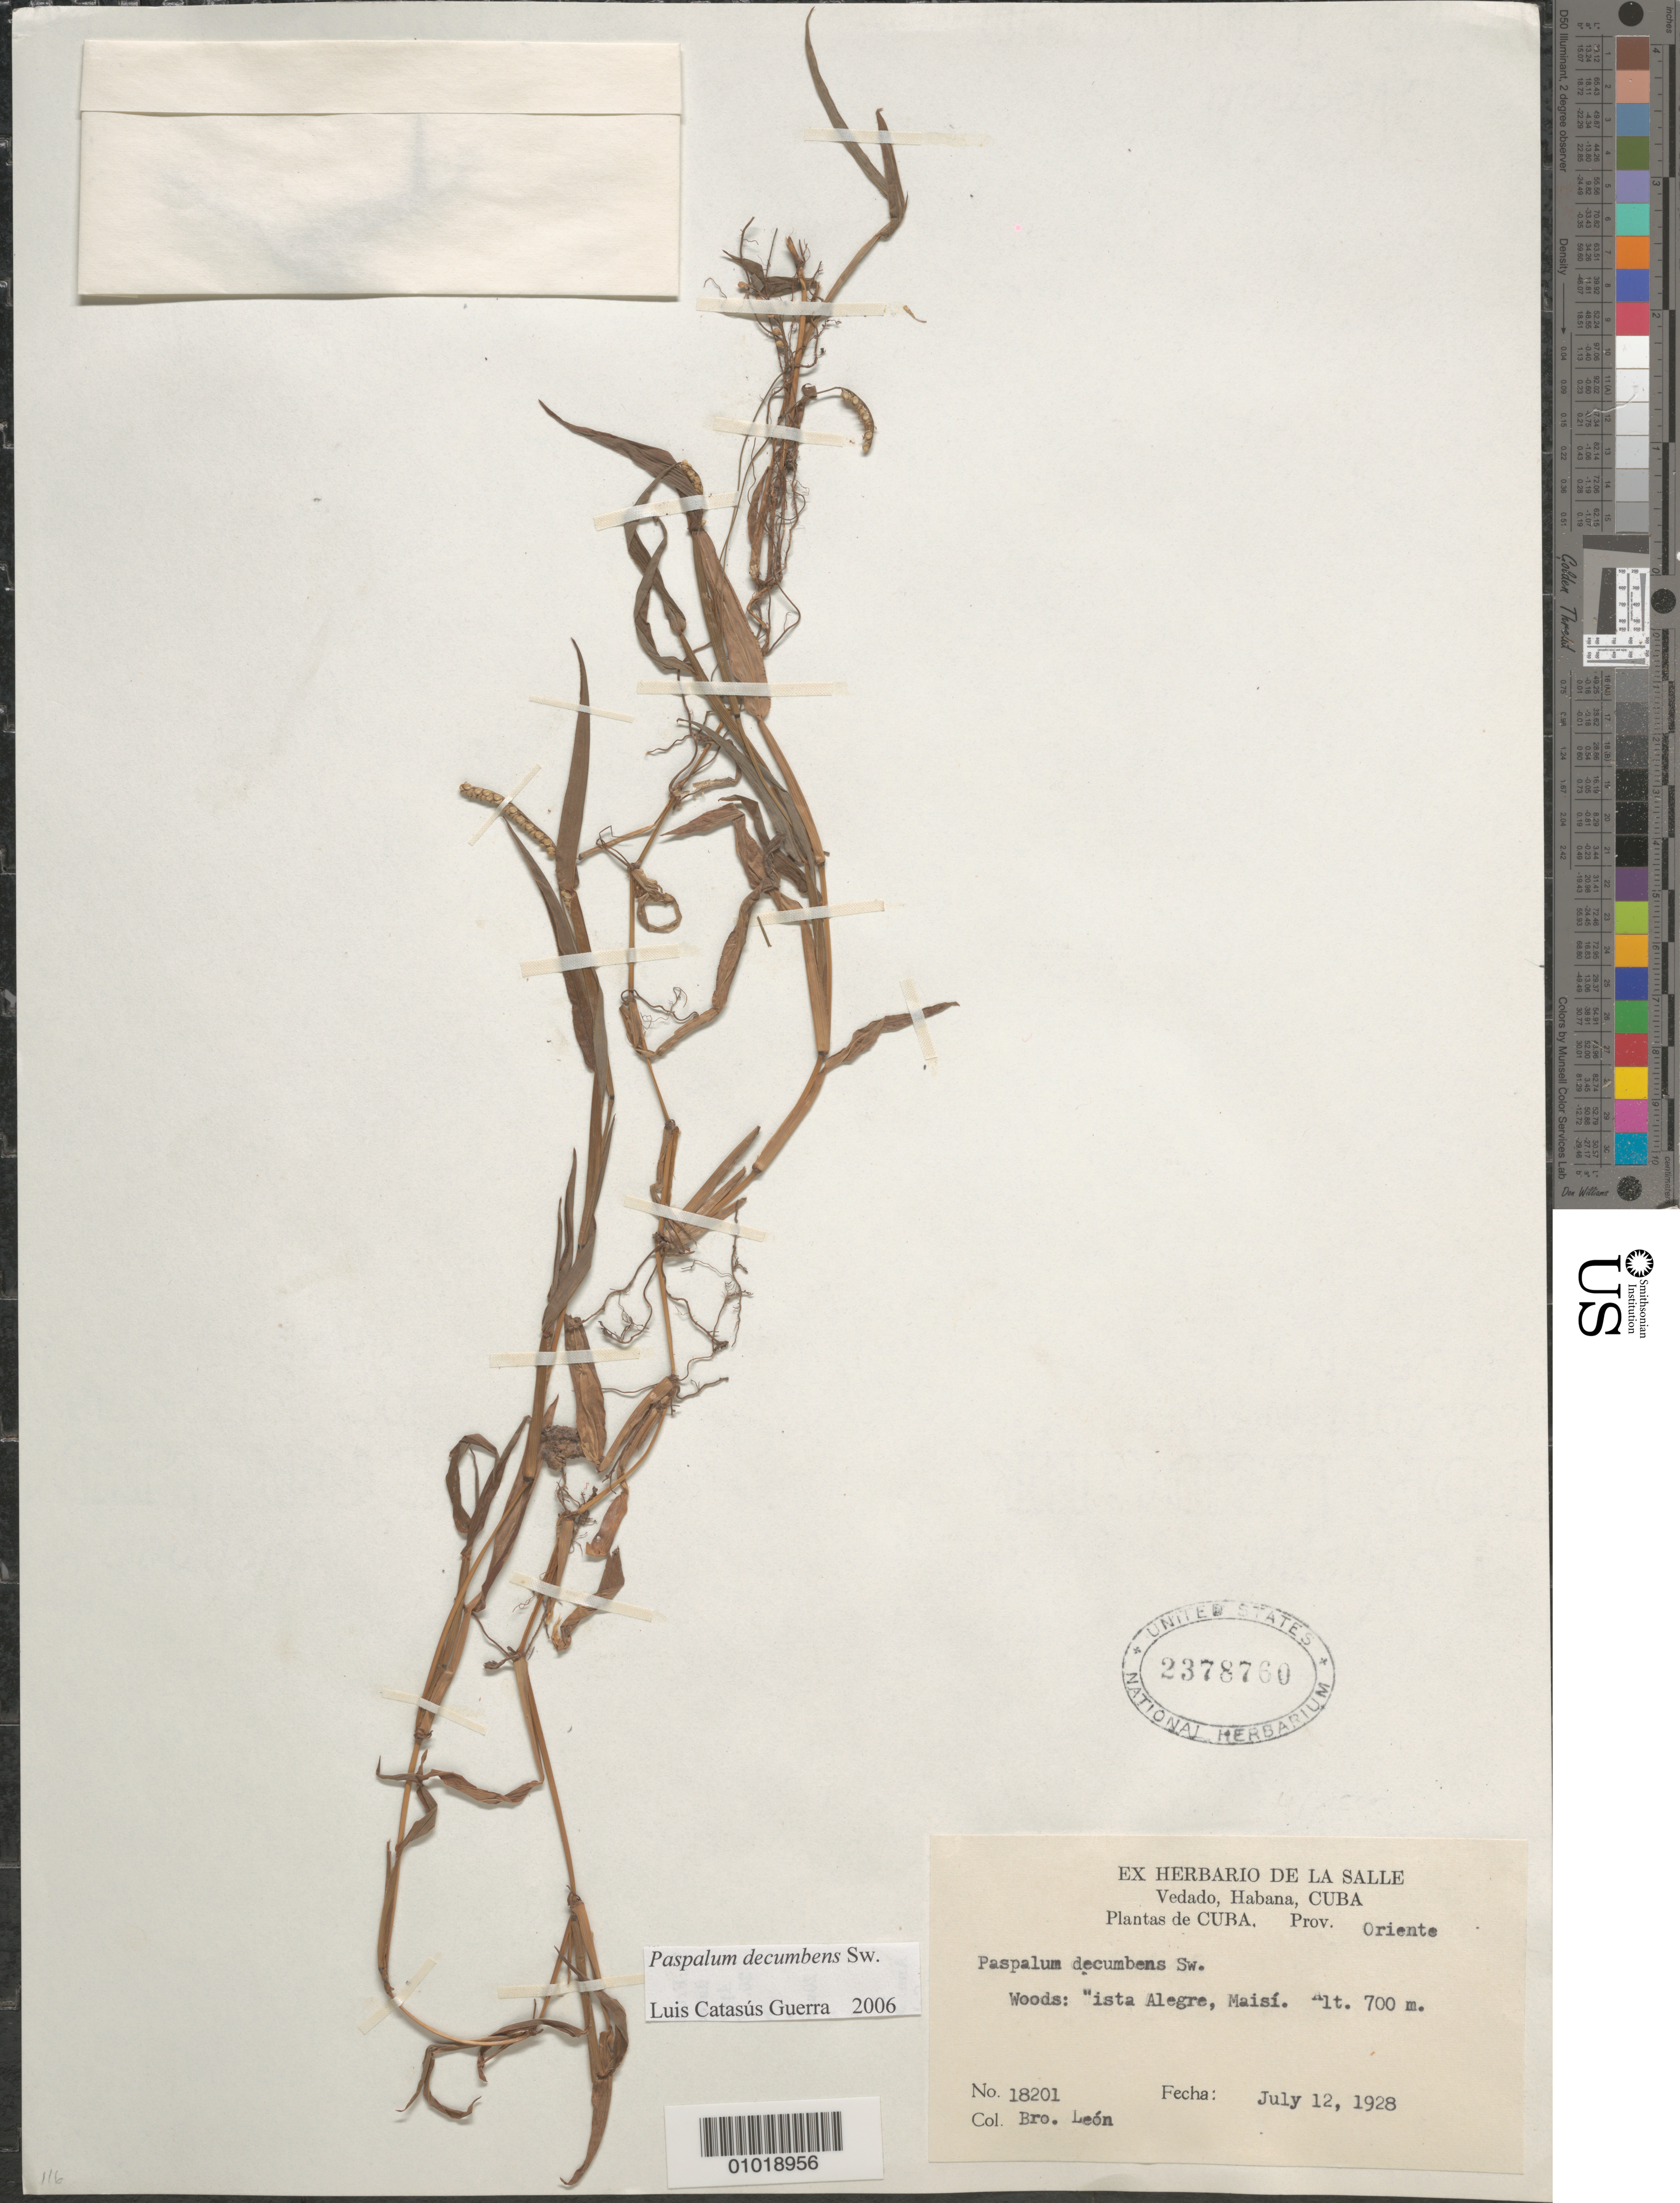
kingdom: Plantae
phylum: Tracheophyta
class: Liliopsida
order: Poales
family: Poaceae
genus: Paspalum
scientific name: Paspalum decumbens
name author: Sw.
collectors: Bro. León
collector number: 18201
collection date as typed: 12 Jul 1928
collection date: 1928-07-12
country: Cuba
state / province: Holguín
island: Cuba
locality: Vedado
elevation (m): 700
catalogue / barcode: US 2378760